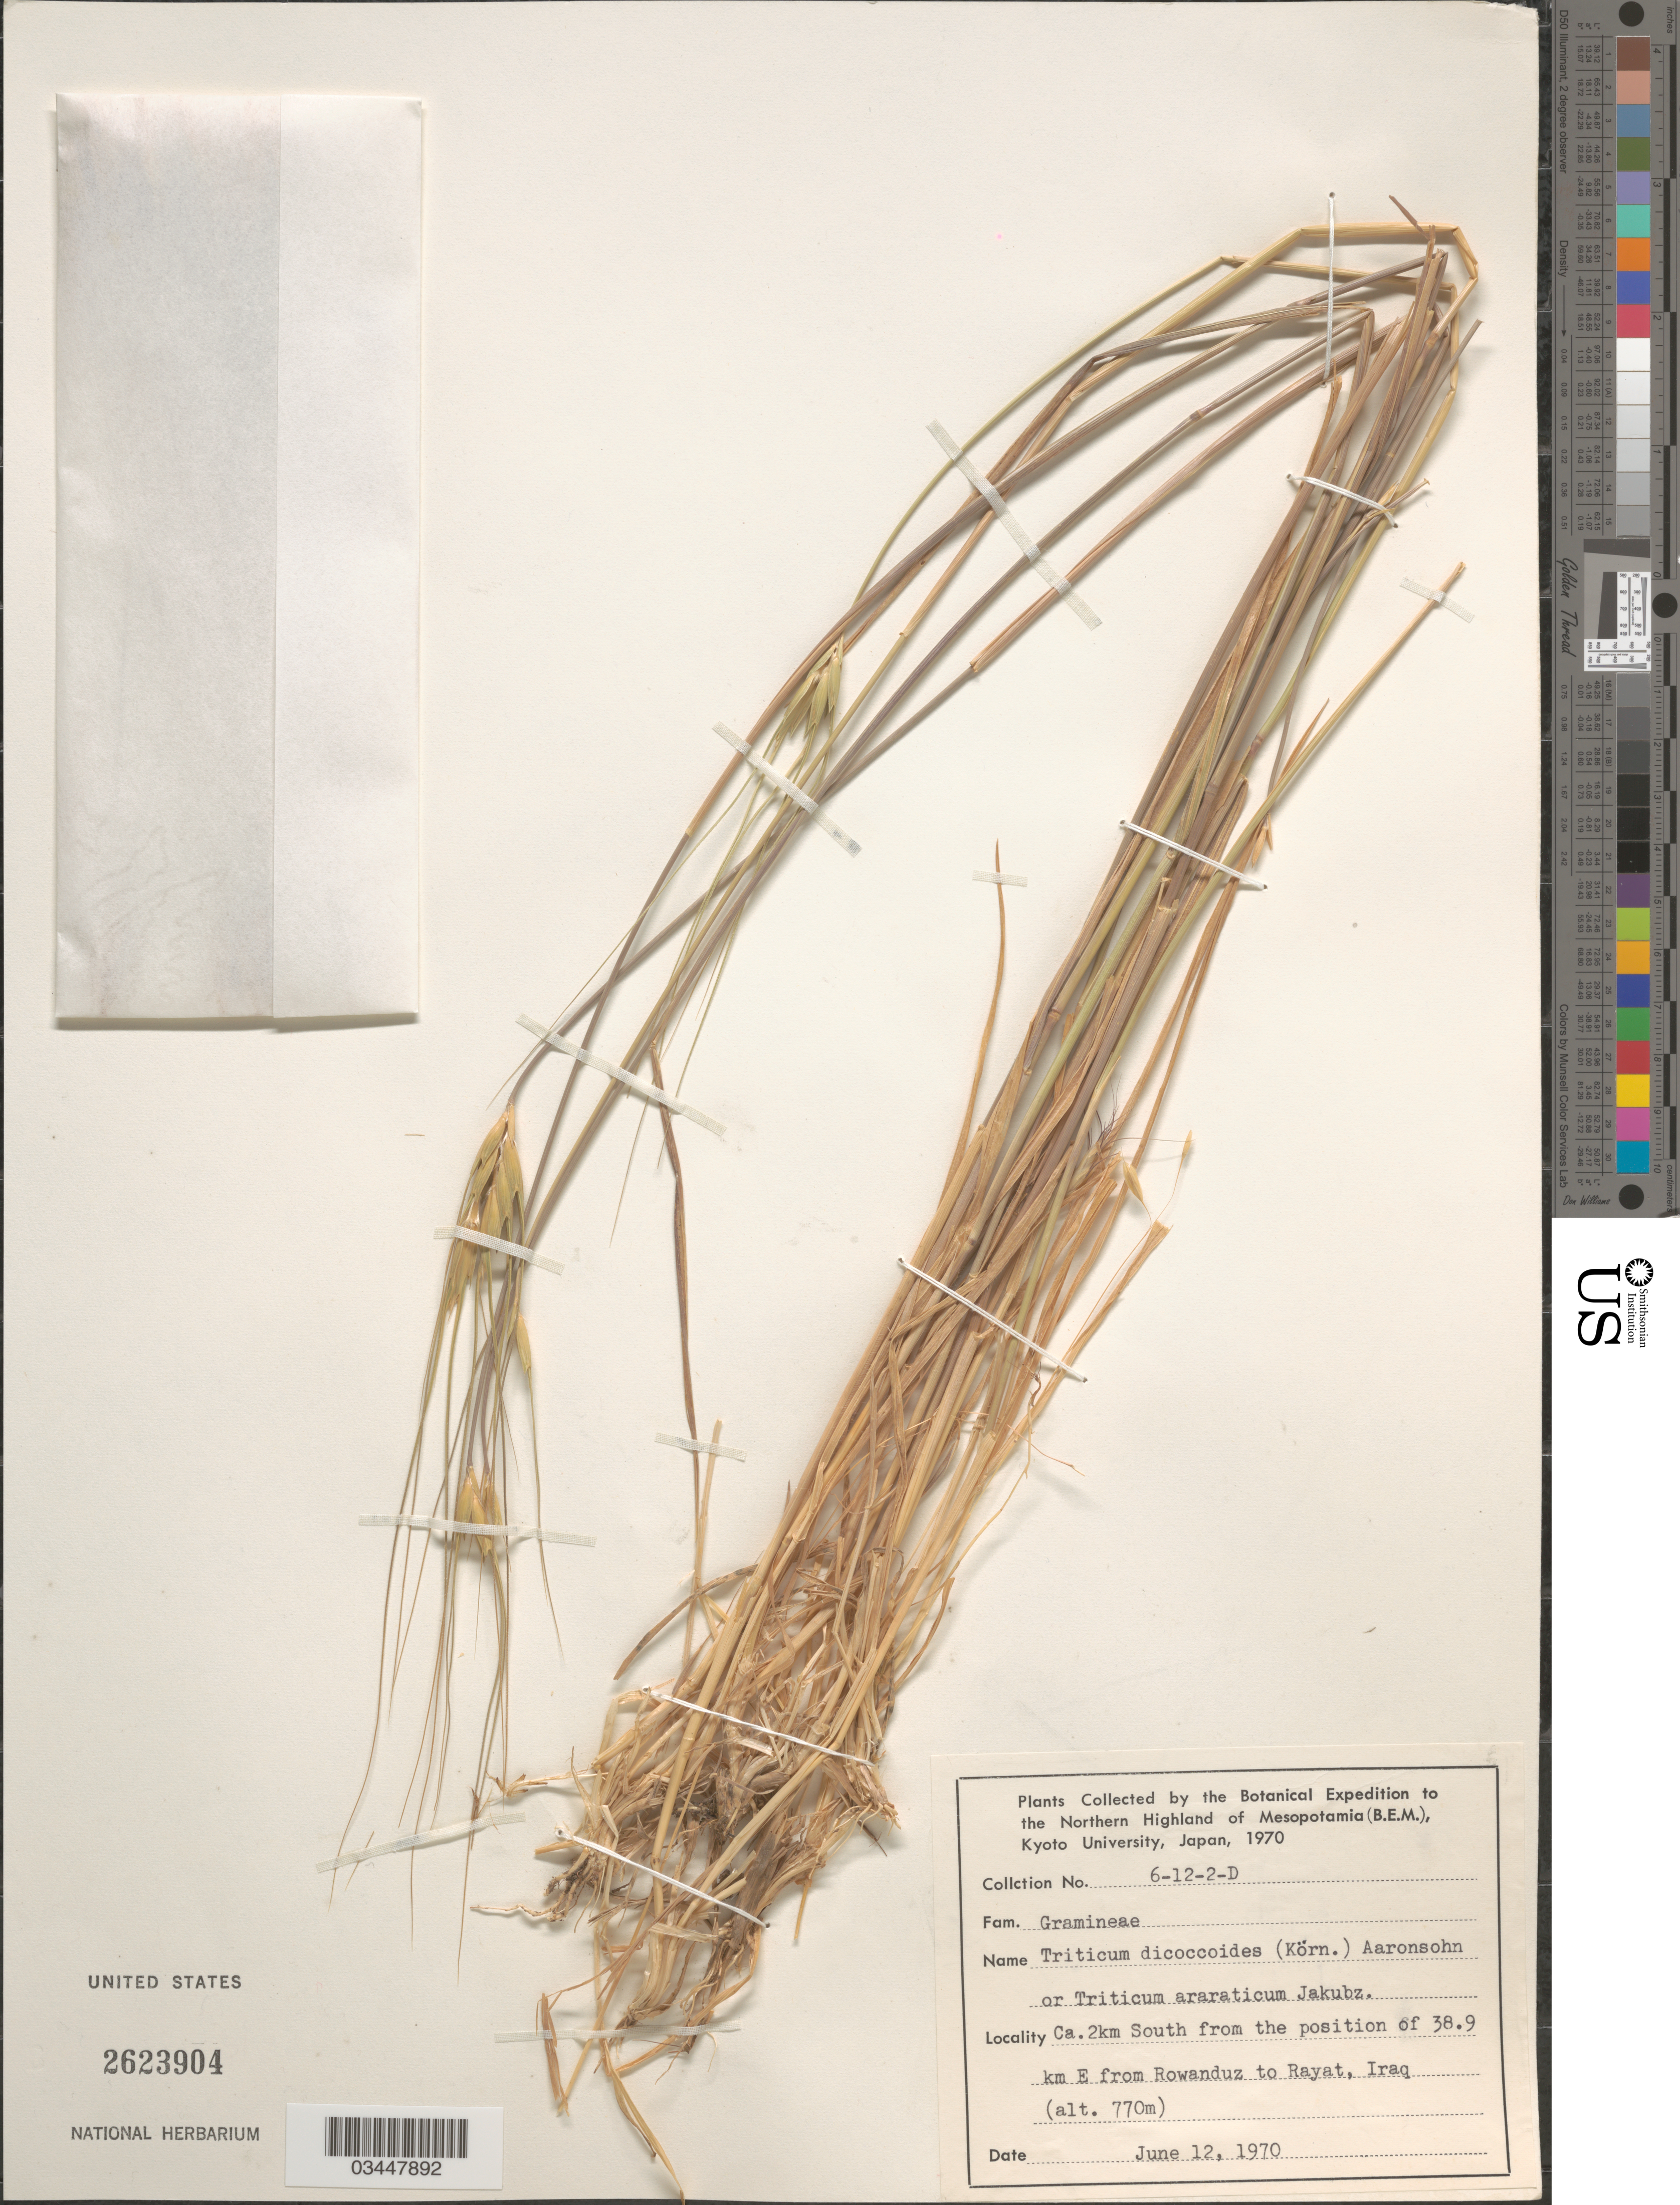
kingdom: Plantae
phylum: Tracheophyta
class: Liliopsida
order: Poales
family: Poaceae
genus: Triticum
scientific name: Triticum dicoccoides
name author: (Körn.) Körn. ex Schweinf.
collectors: Botanical Expedition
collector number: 6-12-2-D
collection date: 1970-06-12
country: Iraq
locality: To the Northern Highland of Mesopotamia (B.E.M.). Ca. 2km South from the position of 38.9km E from Rowanduz to Rayat.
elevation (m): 770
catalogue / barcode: US 2623904